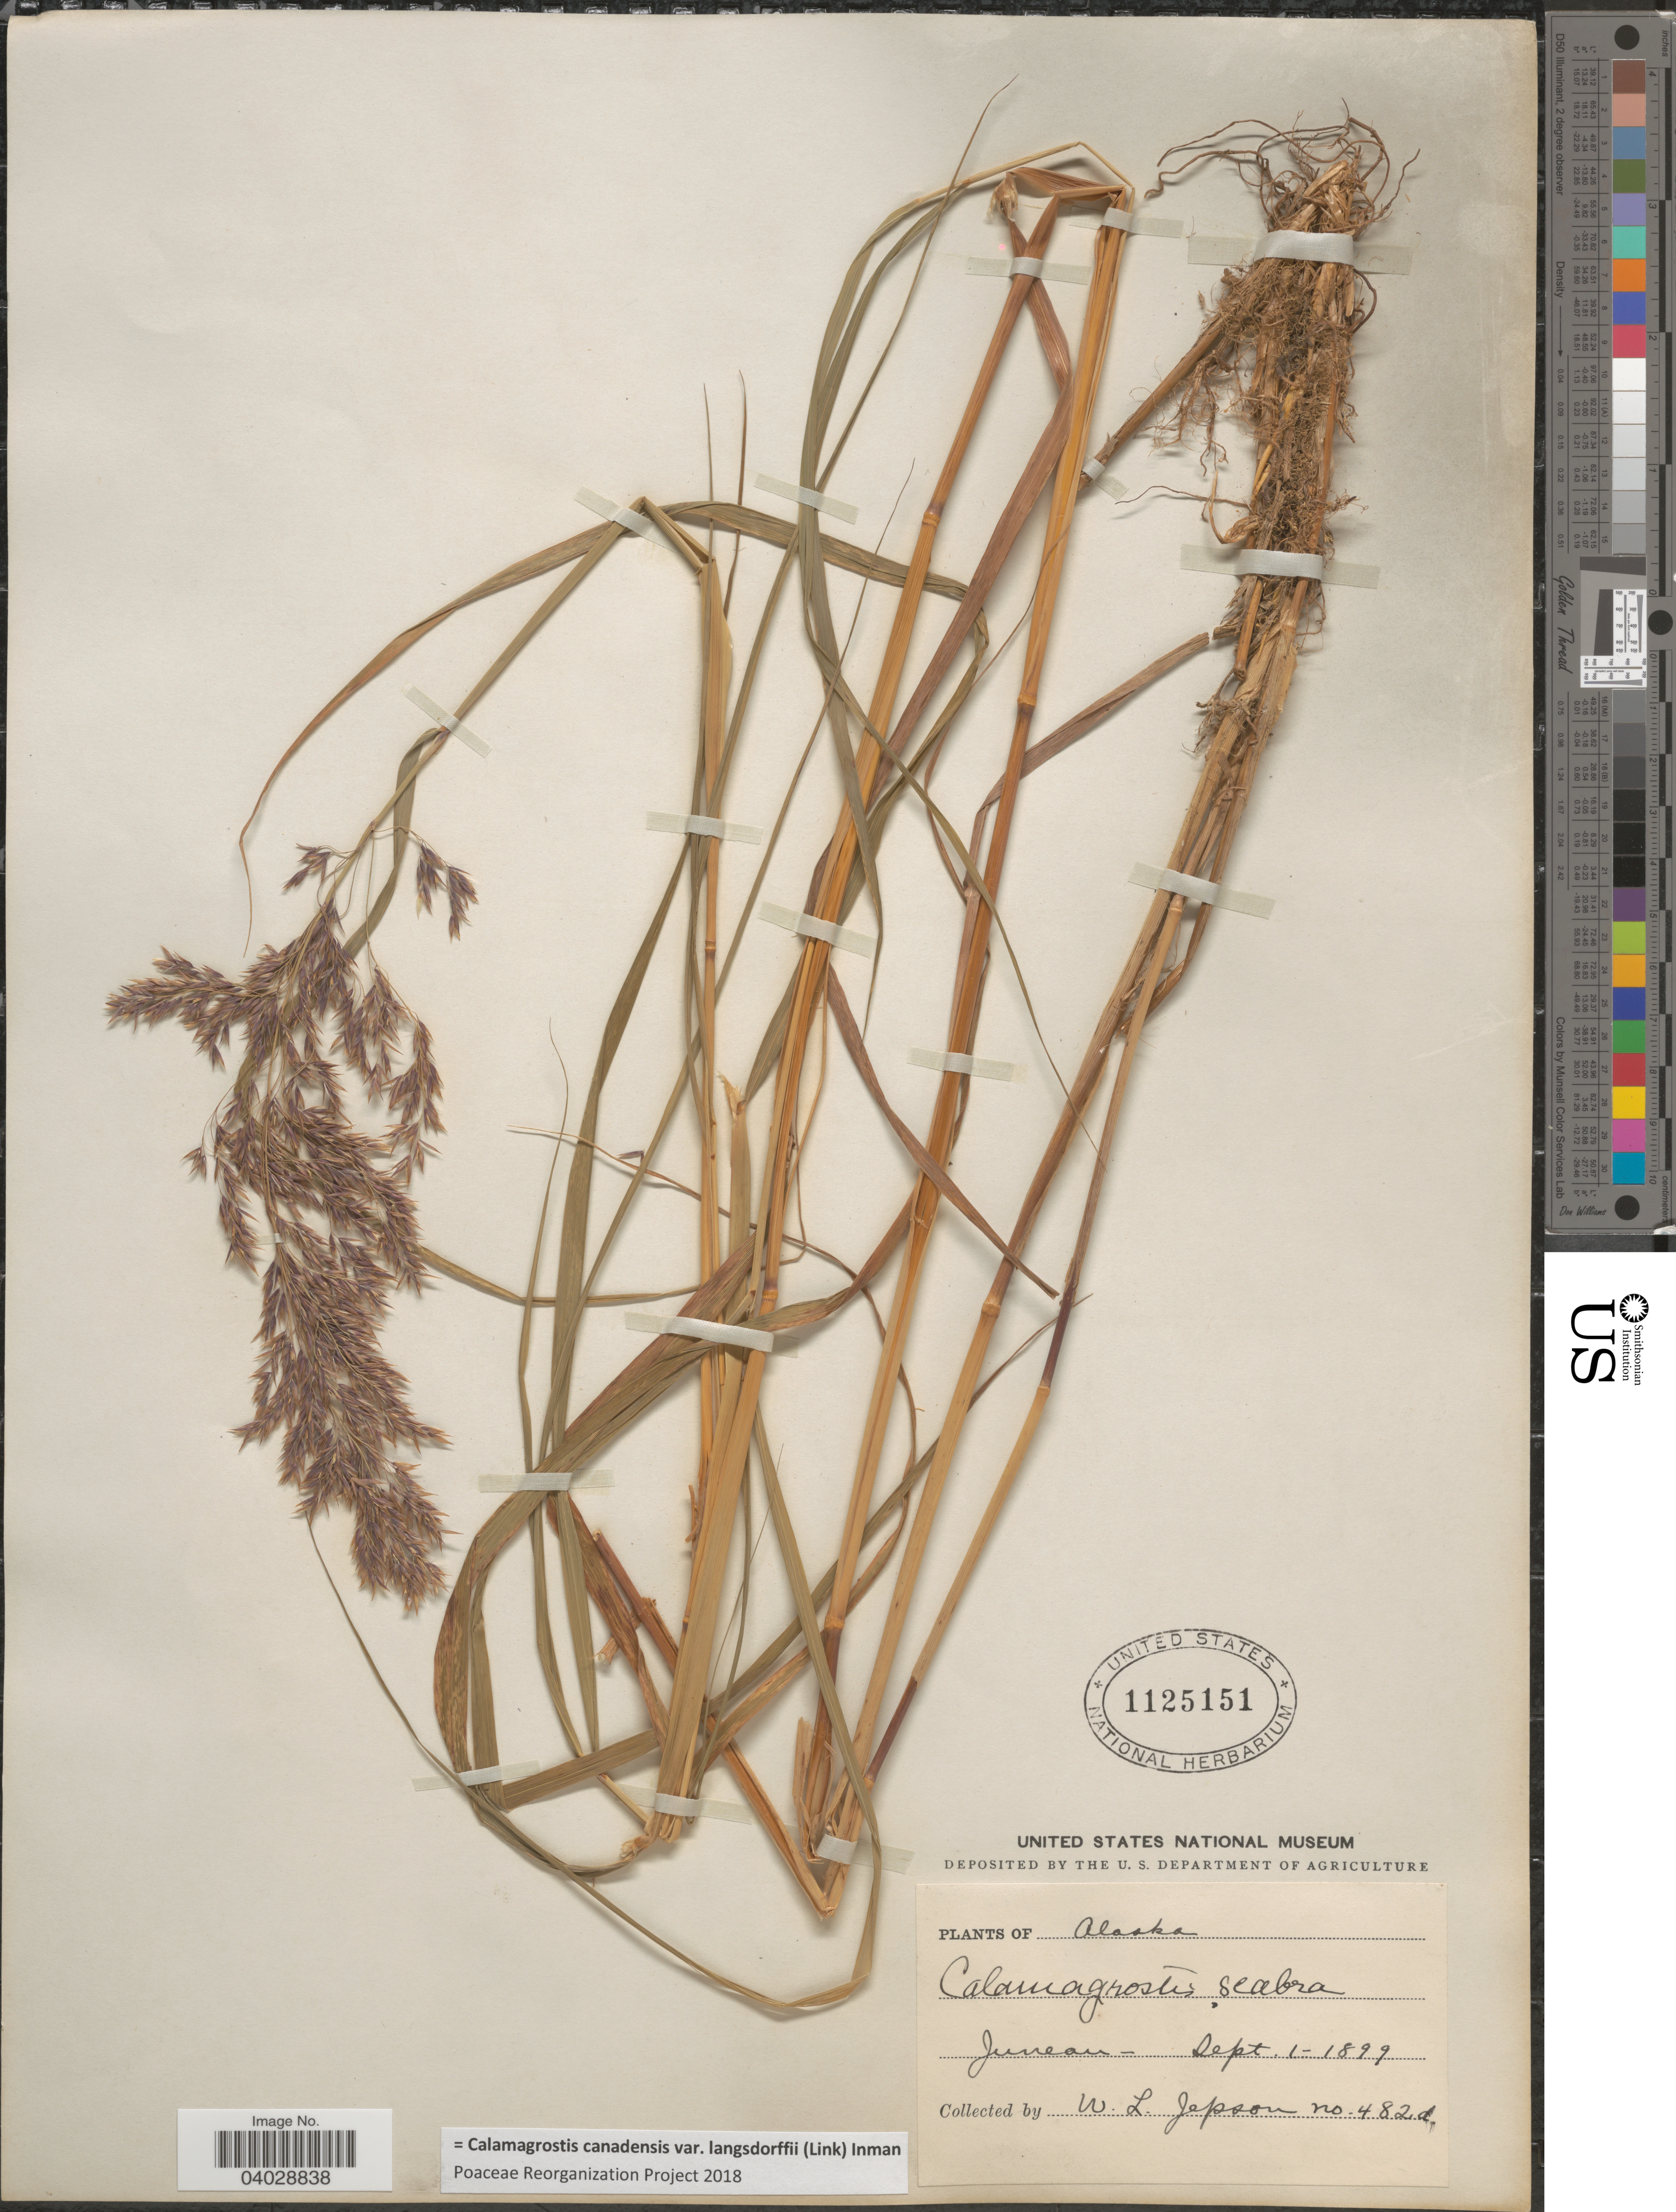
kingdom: Plantae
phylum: Tracheophyta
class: Liliopsida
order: Poales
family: Poaceae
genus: Calamagrostis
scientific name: Calamagrostis canadensis var. langsdorffii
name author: (Link) Inman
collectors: W. L. Jepson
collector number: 482d*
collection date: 1899-09-01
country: United States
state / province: Alaska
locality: Juneau.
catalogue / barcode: US 1125151